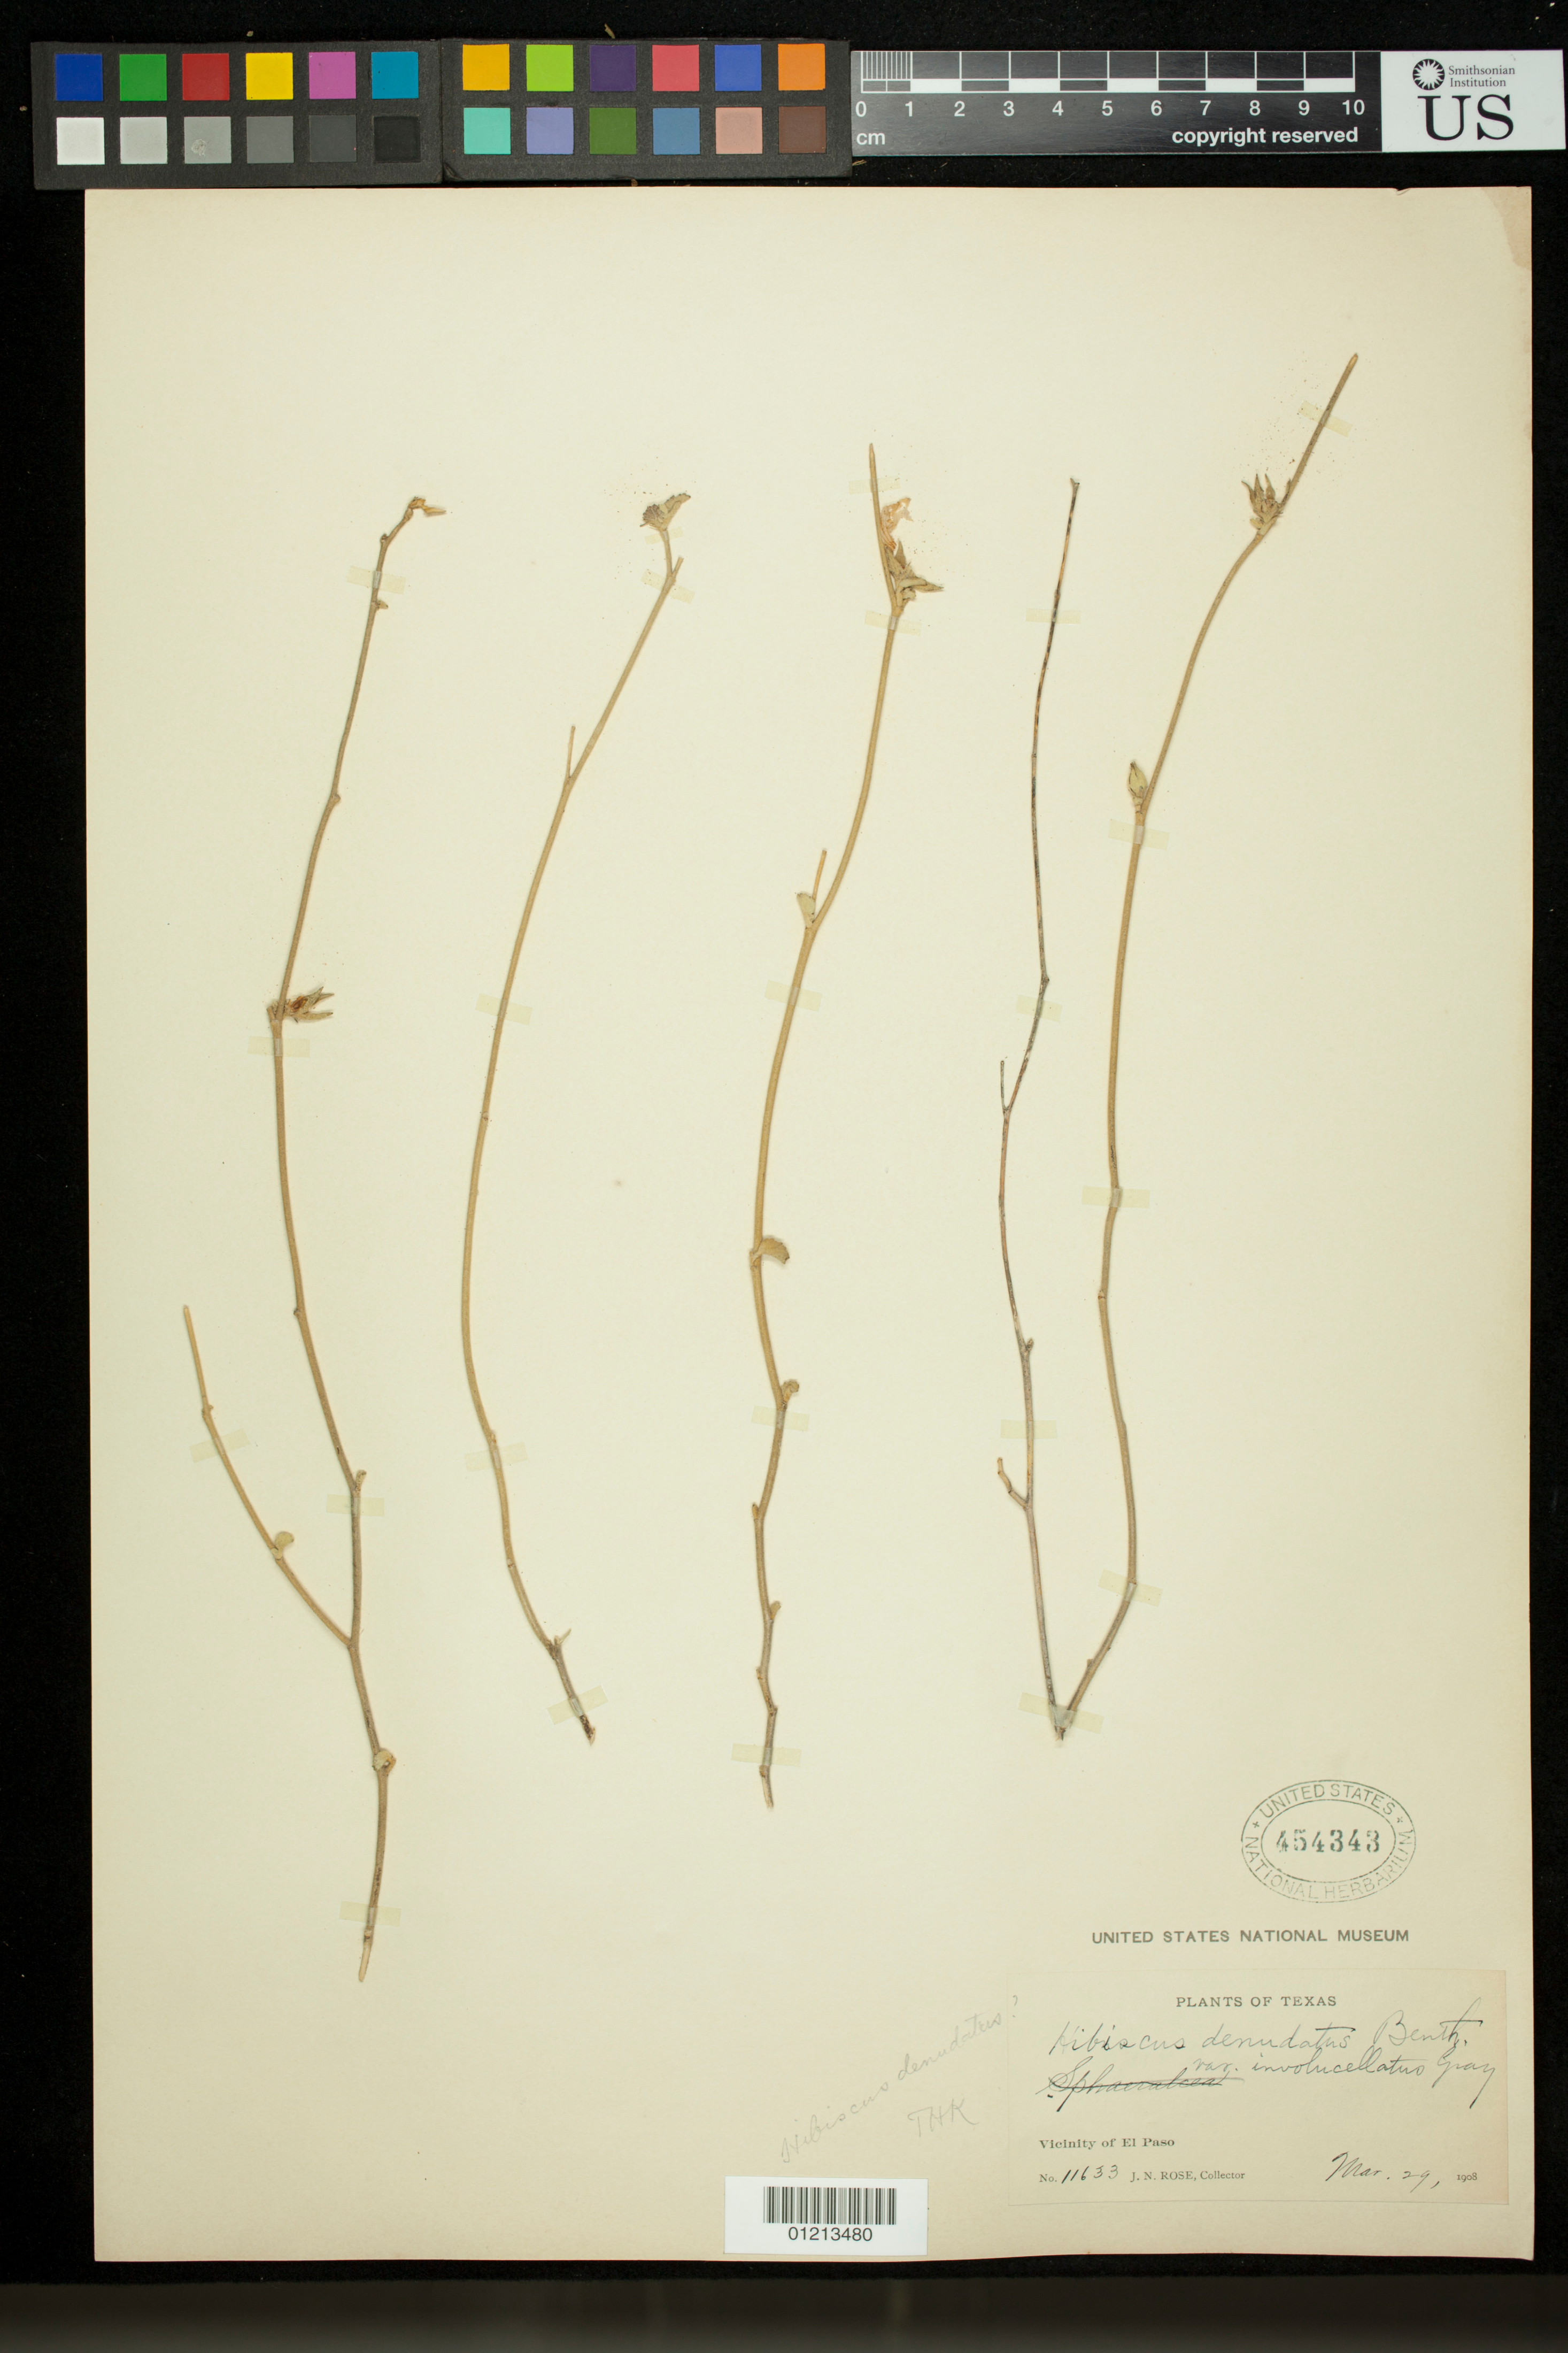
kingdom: Plantae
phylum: Tracheophyta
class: Magnoliopsida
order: Malvales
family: Malvaceae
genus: Hibiscus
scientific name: Hibiscus denudatus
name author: Benth.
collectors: J. N. Rose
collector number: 11633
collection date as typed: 29 Mar 1908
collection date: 1908-03-29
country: United States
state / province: Texas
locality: Vicinity of El Paso.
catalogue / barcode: US 454343